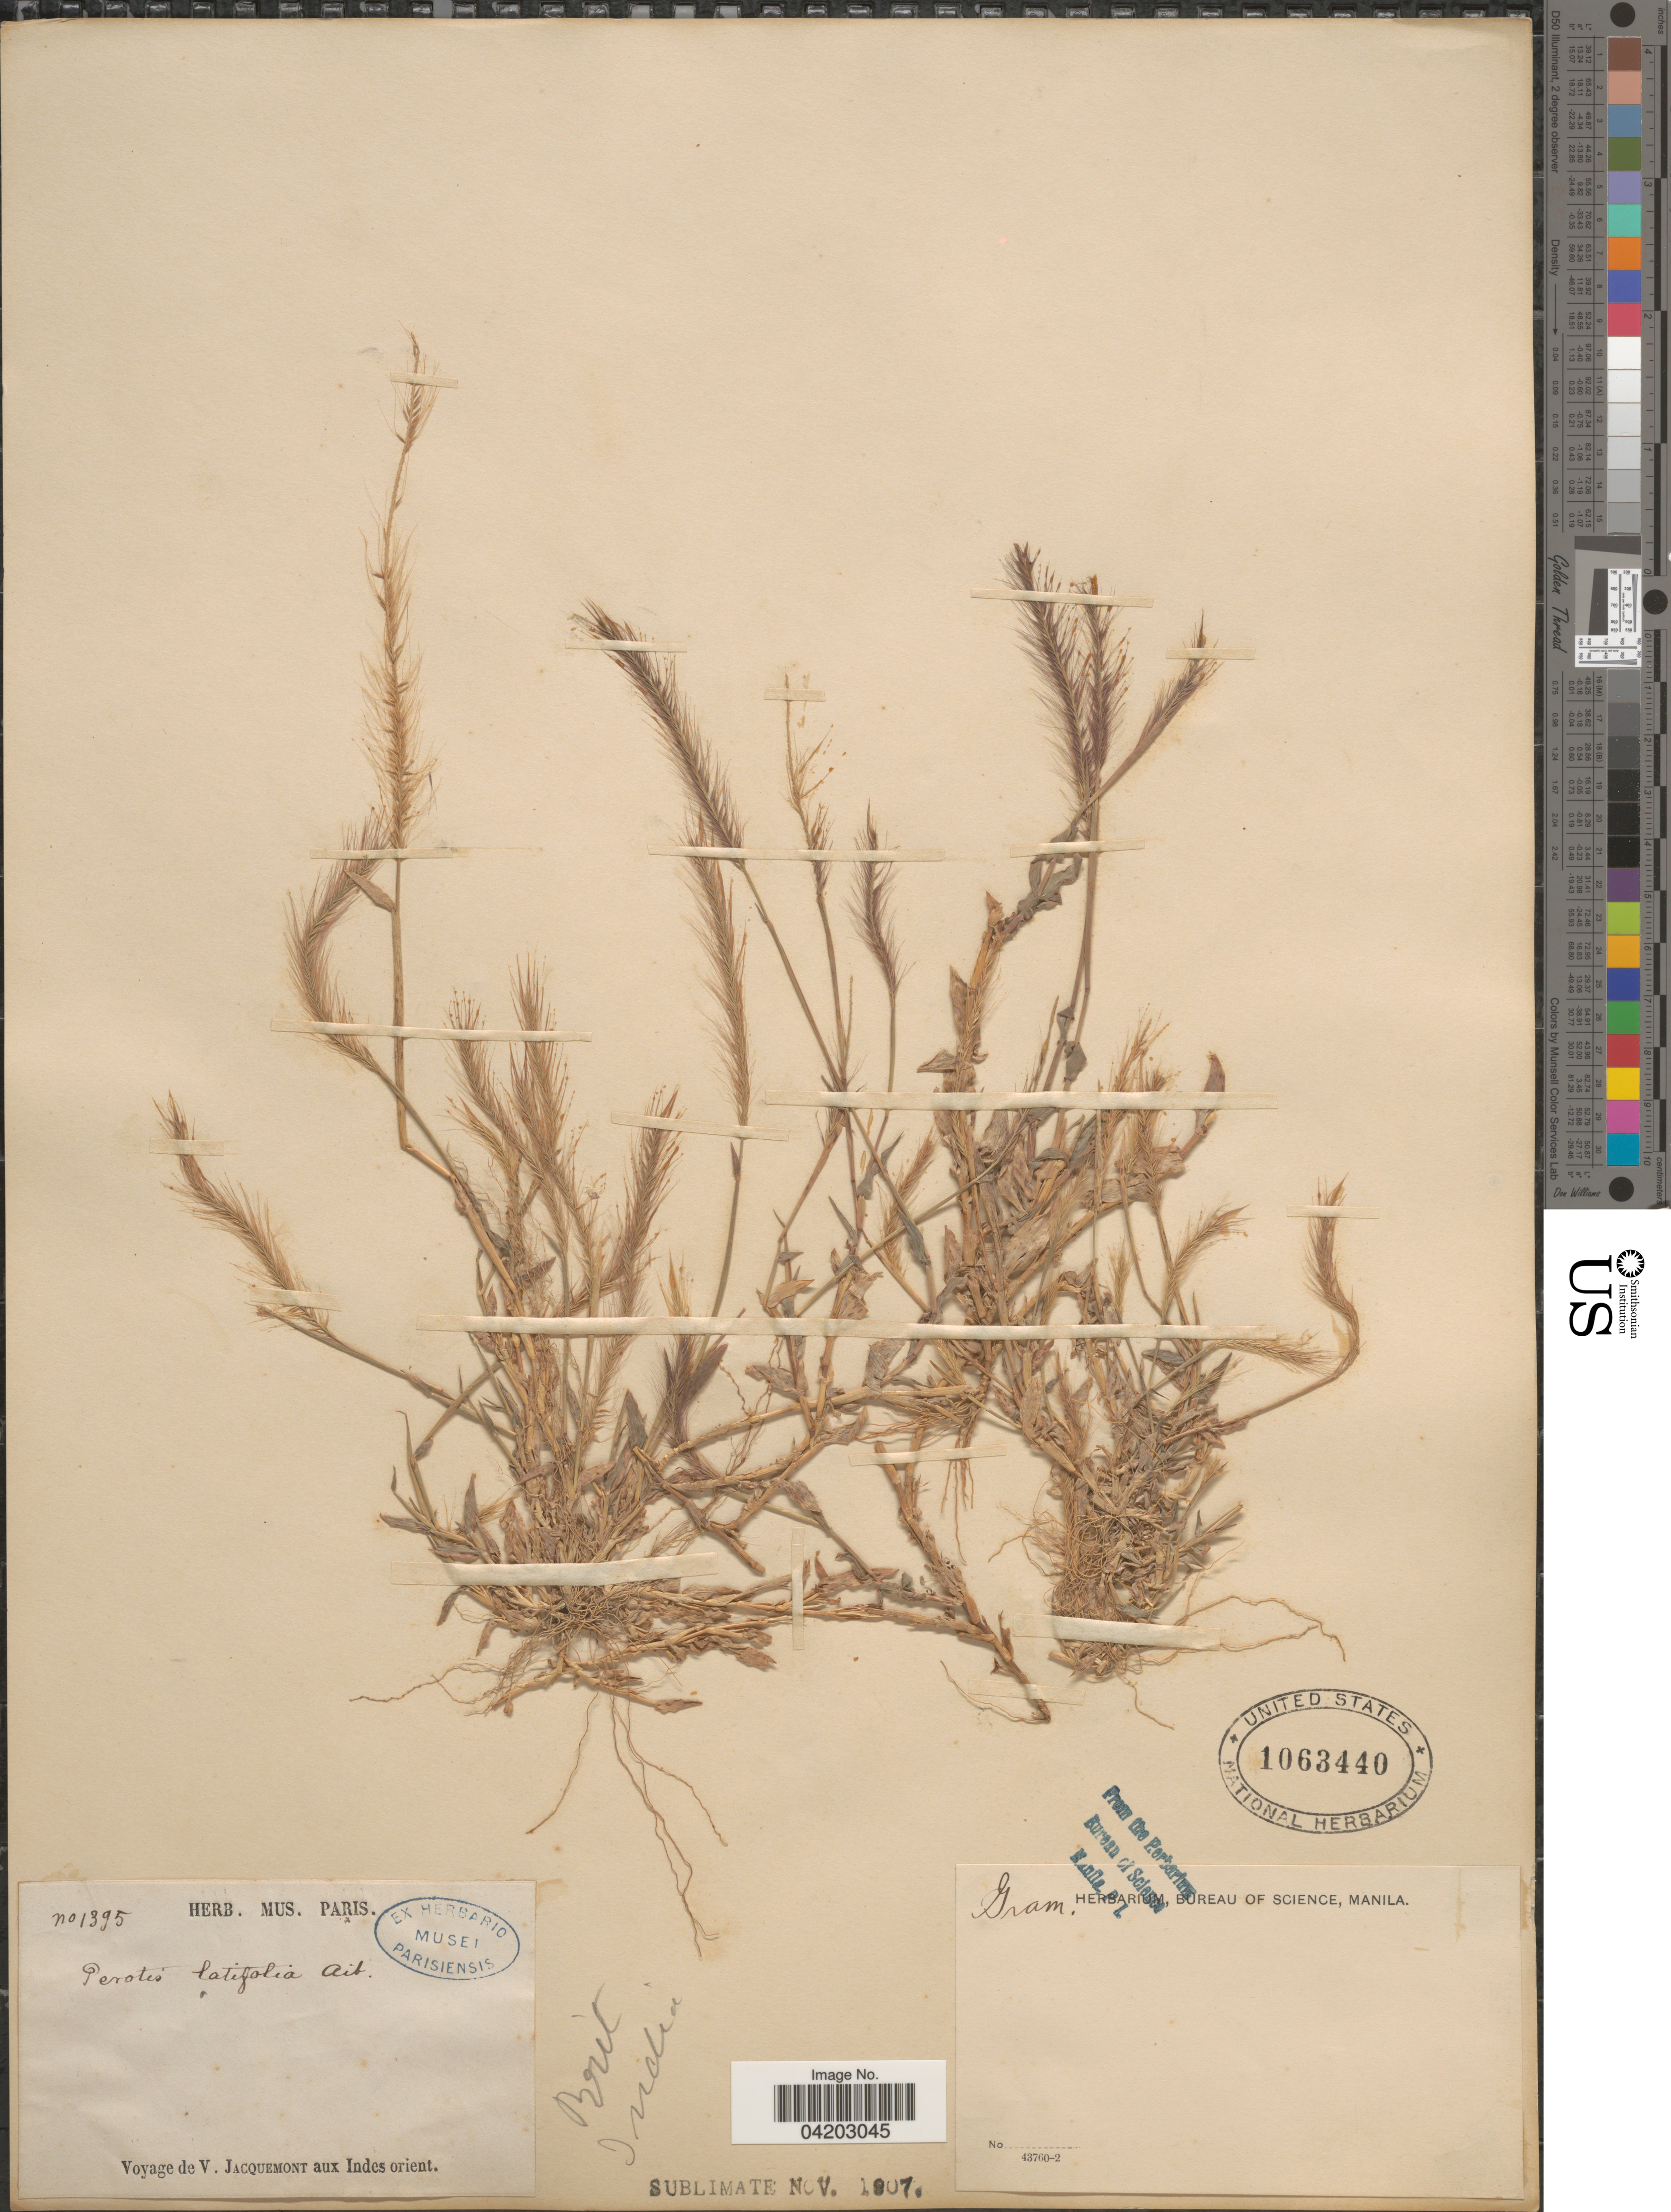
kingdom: Plantae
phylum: Tracheophyta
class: Liliopsida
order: Poales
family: Poaceae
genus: Perotis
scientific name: Perotis indica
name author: (L.) Kuntze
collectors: V. Jacquemont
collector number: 1395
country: India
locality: Voyage de V. Jacquemont aux Indes orient.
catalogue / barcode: US 1063440